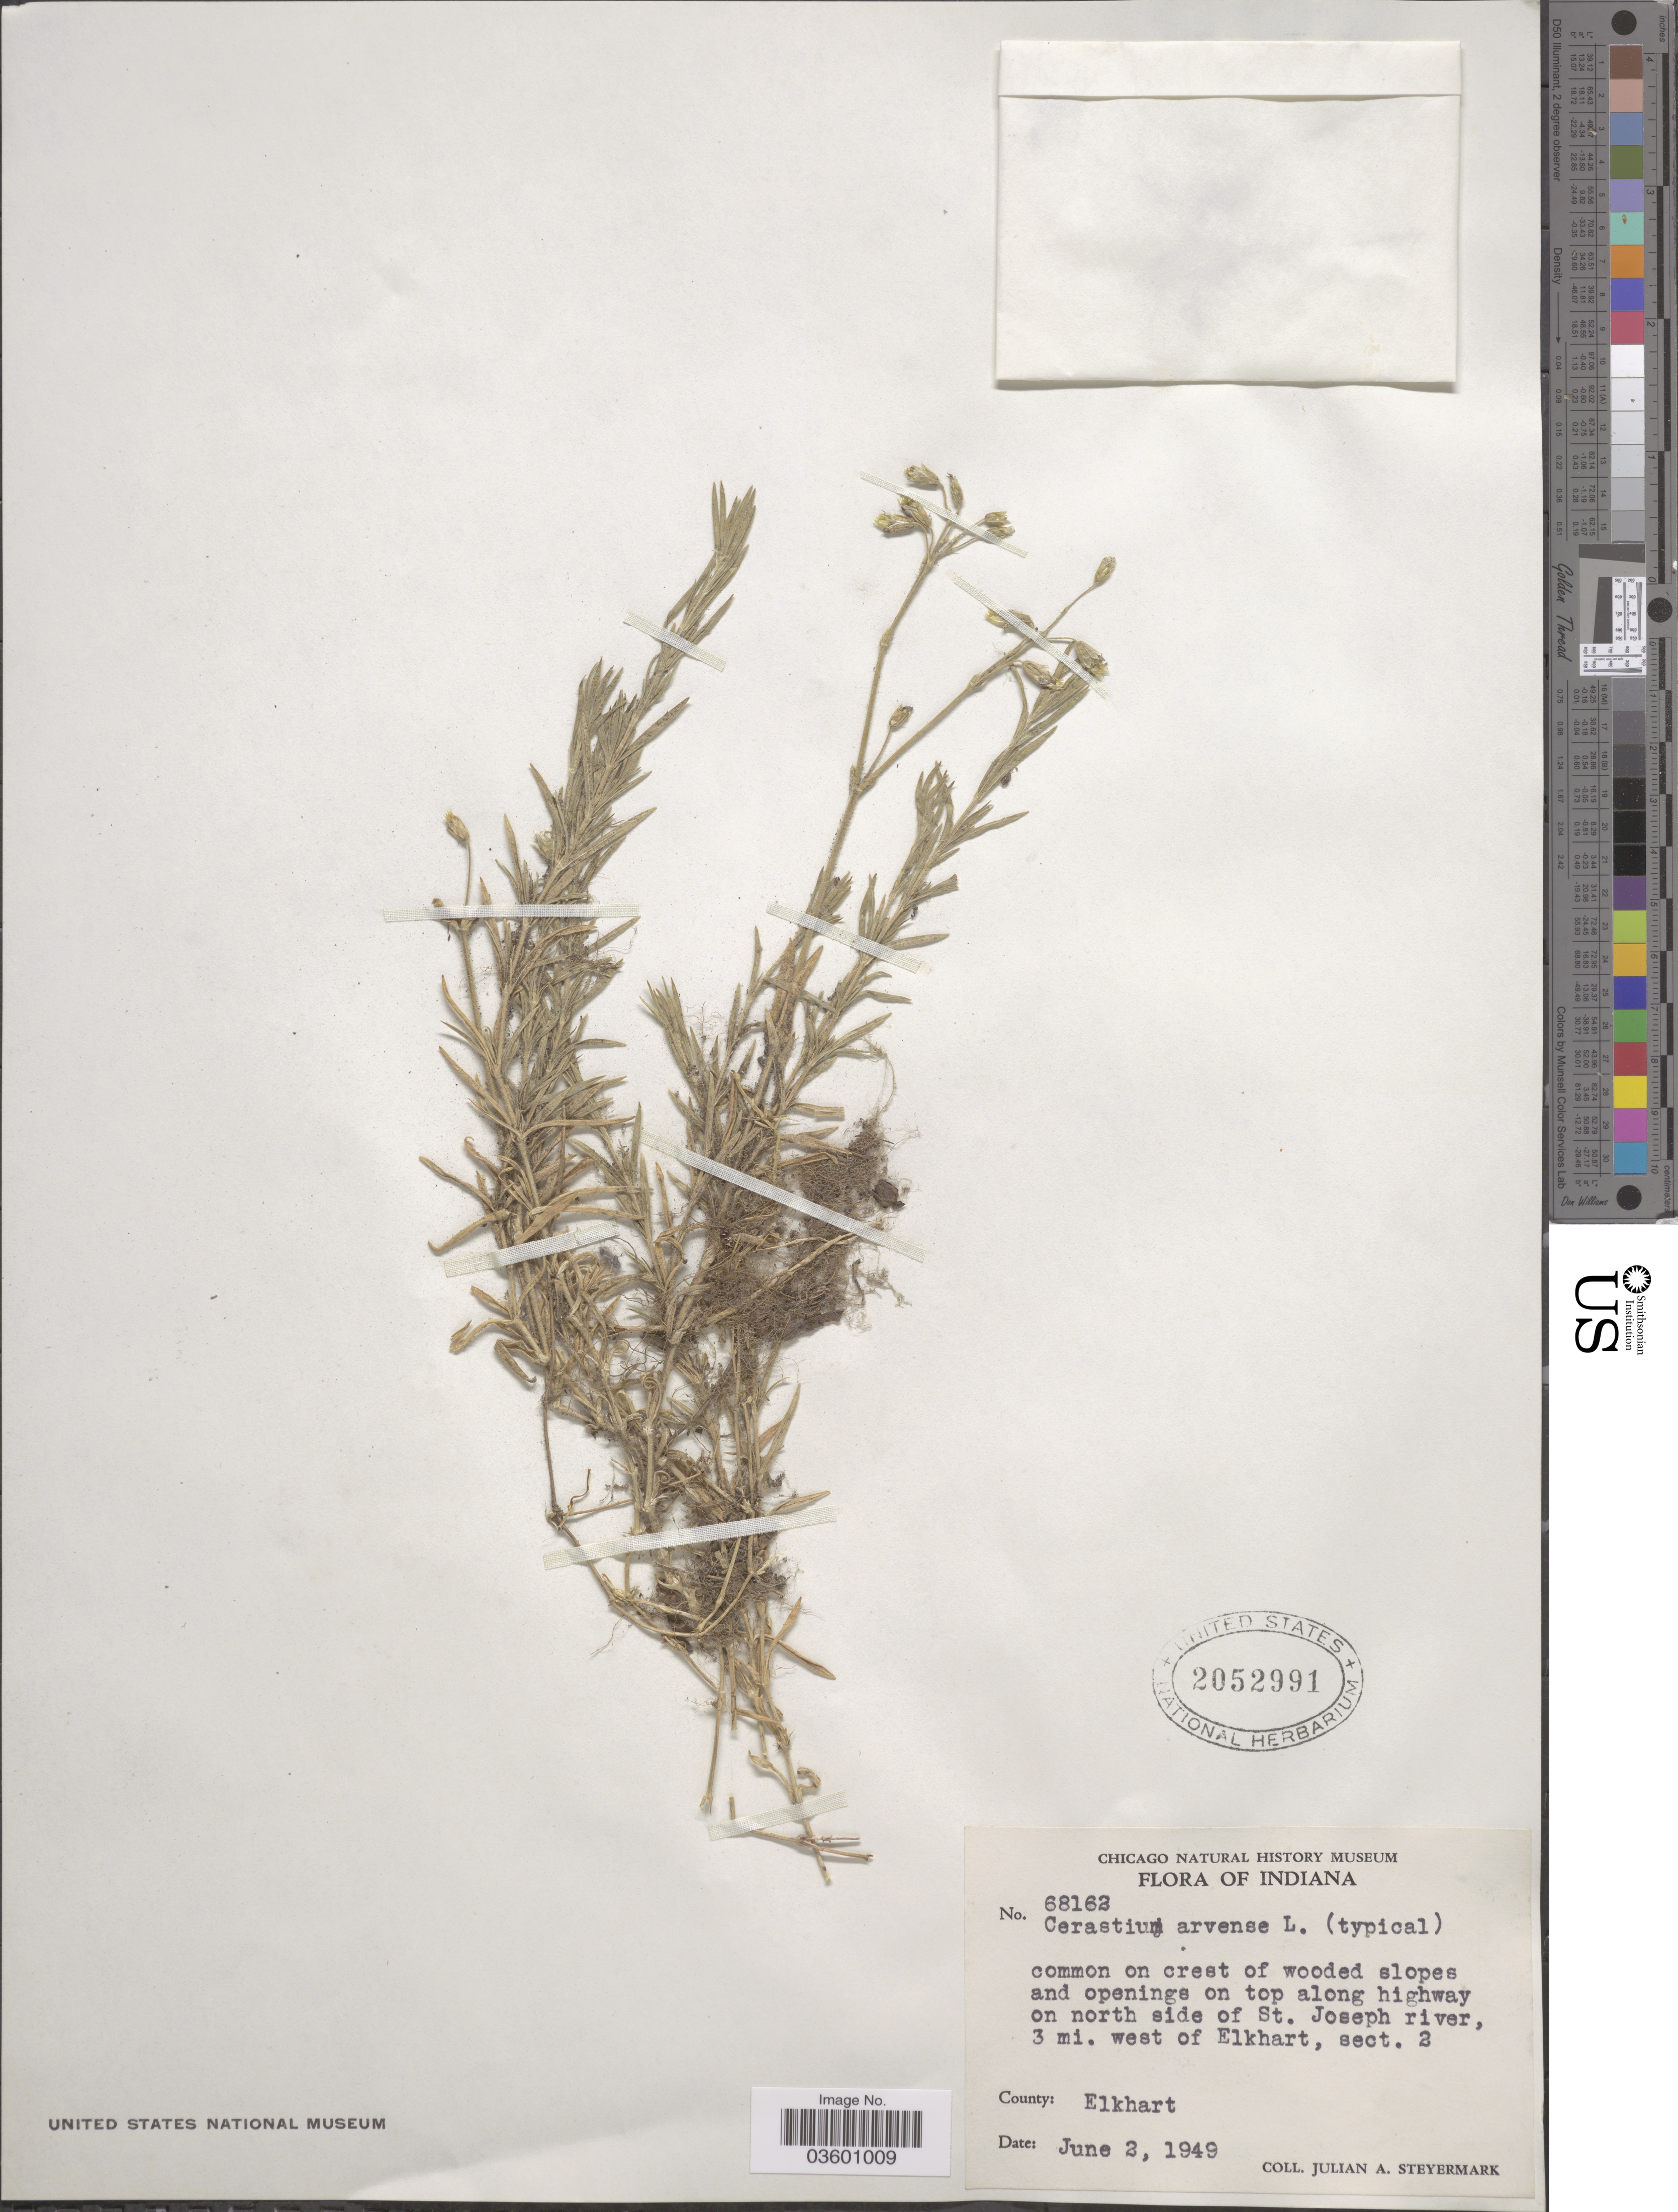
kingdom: Plantae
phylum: Tracheophyta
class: Magnoliopsida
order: Caryophyllales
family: Caryophyllaceae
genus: Cerastium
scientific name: Cerastium arvense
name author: L.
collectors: J. Steyermark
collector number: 68162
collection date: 1949-06-02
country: United States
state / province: Indiana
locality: Common on crest of wooded slopes and openings on top along highway on north side of St. Joseph river, 3 mi. west of Elkart, sect. 2. County: Elkhart.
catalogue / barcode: US 2052991